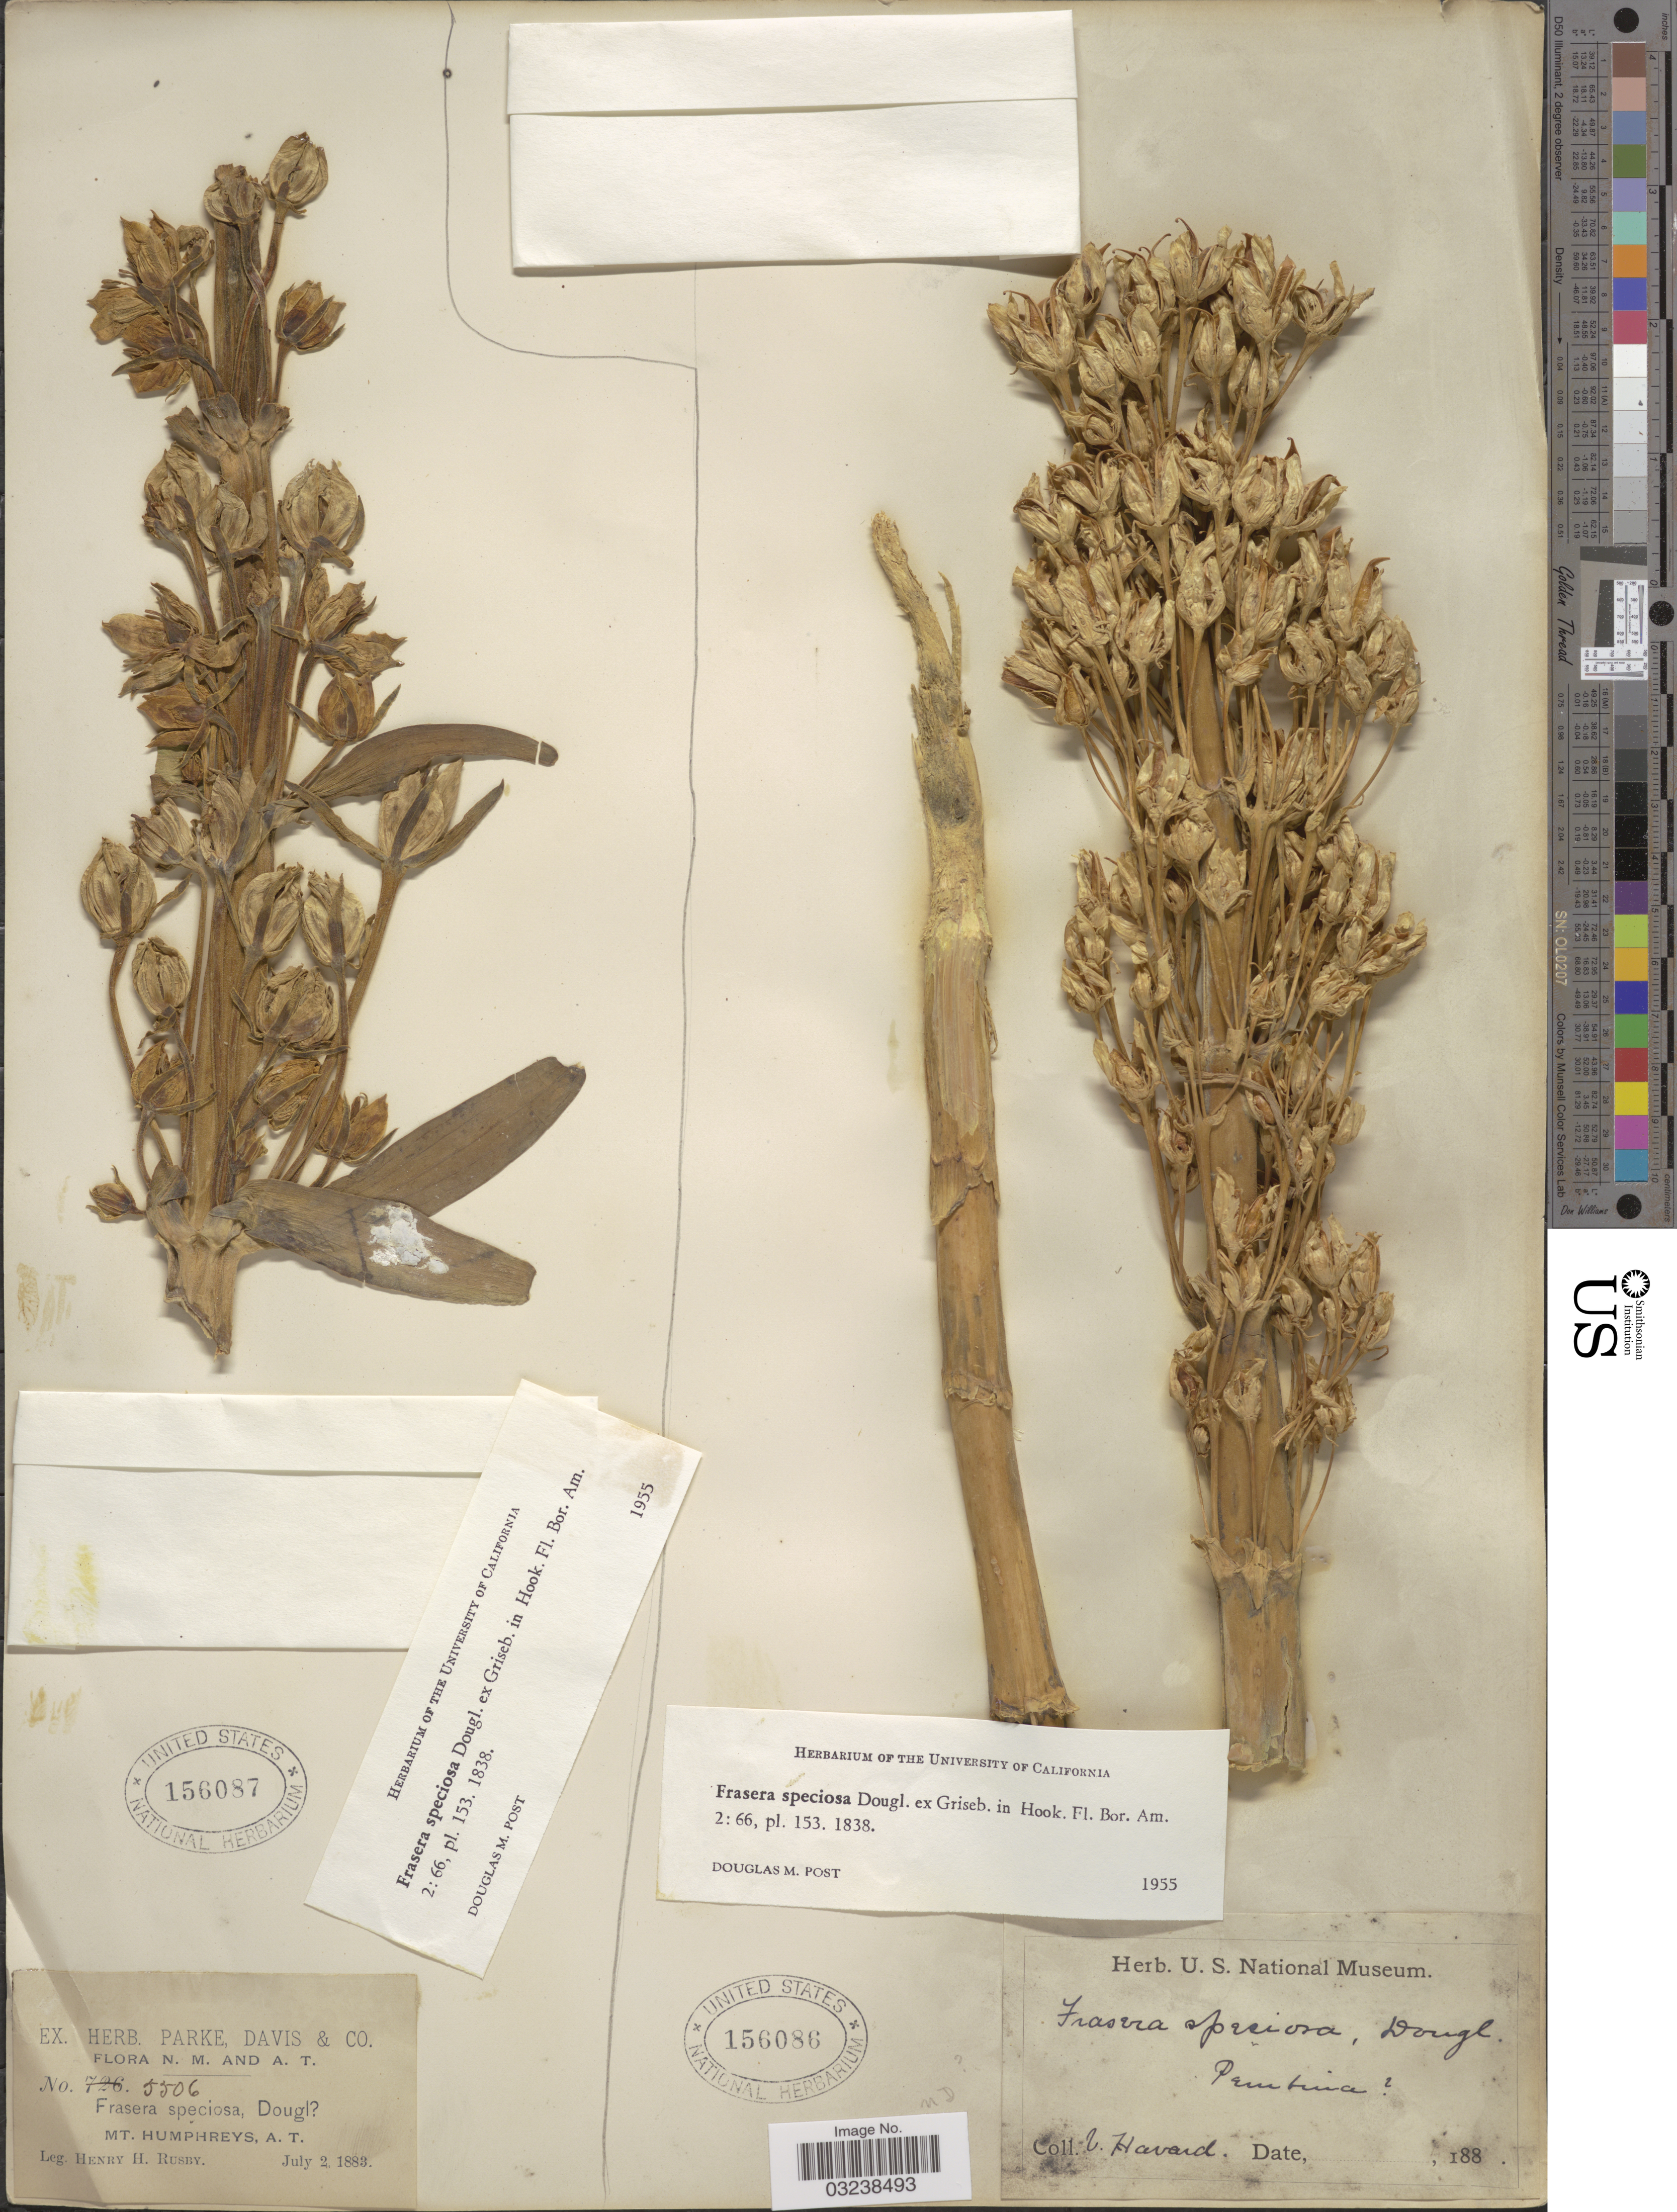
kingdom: Plantae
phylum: Tracheophyta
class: Magnoliopsida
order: Gentianales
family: Gentianaceae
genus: Swertia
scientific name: Swertia radiata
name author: (Kellogg) Kuntze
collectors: V. Havard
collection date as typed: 188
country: United States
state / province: North Dakota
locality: ND [unsure placement] . Pembina.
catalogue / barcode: US 156086-2